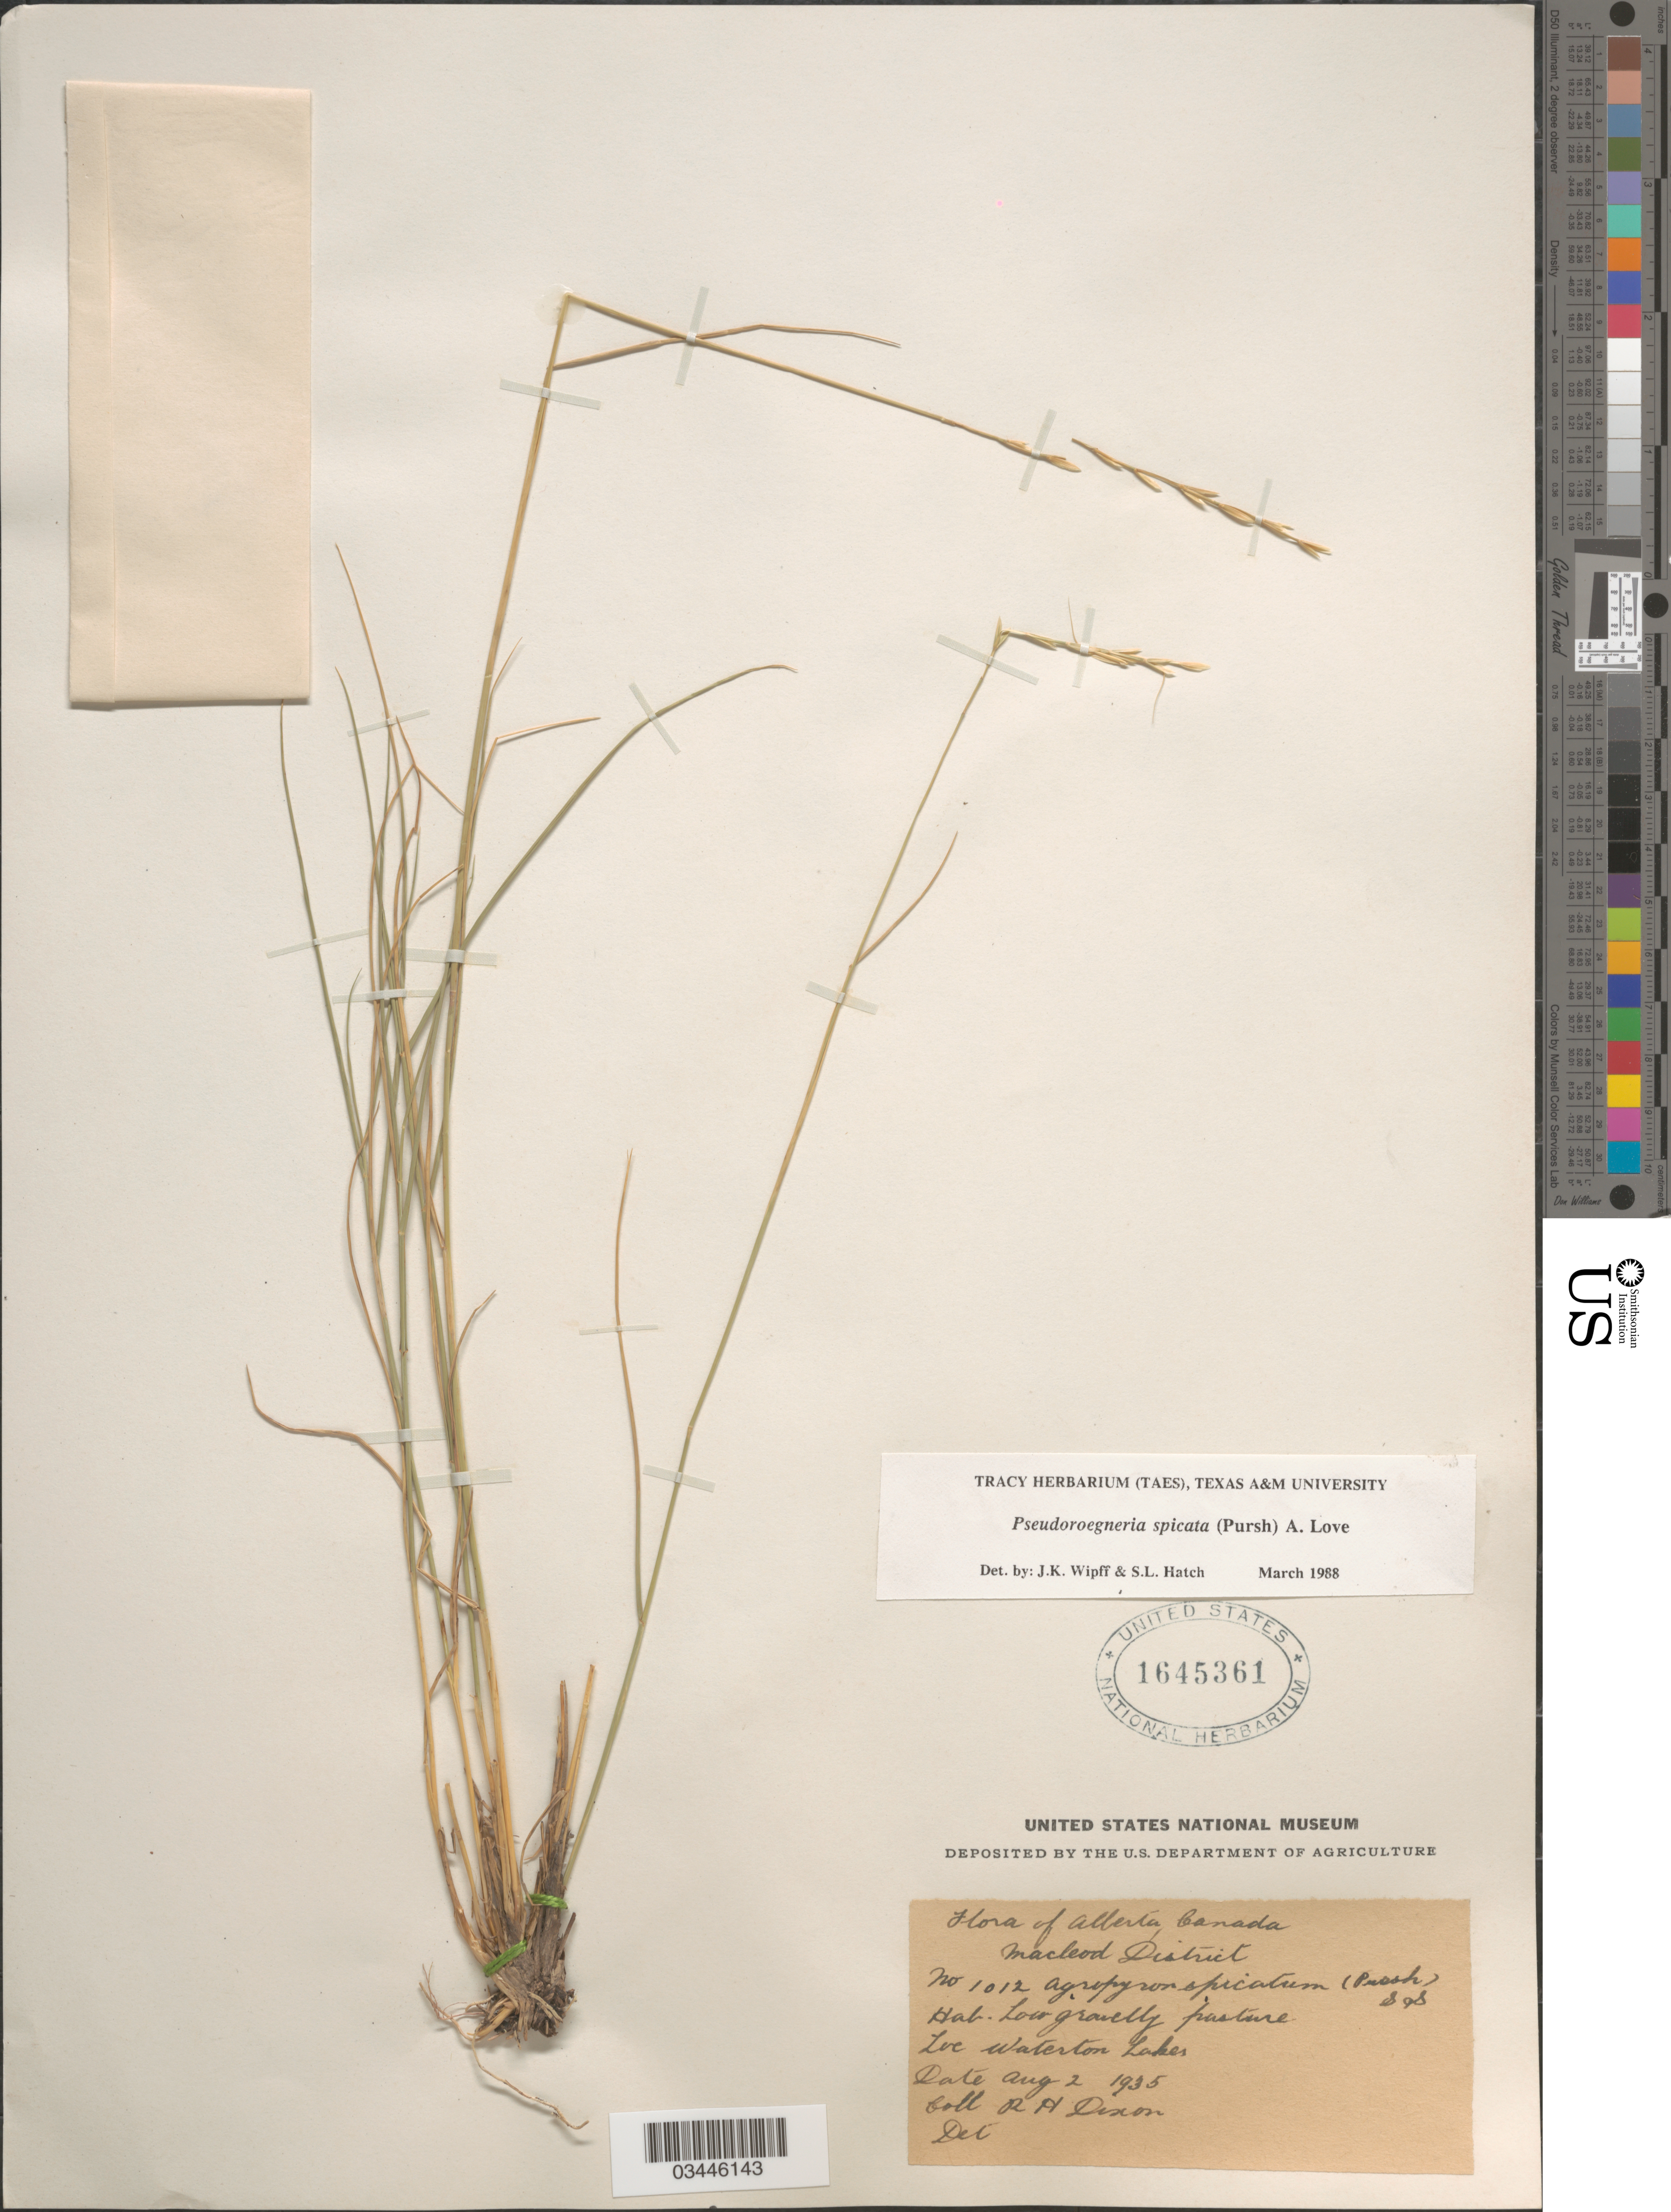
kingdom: Plantae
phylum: Tracheophyta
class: Liliopsida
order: Poales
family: Poaceae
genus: Pseudoroegneria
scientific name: Pseudoroegneria spicata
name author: (Pursh) Á. Löve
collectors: R. H. Dixon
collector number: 1012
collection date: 1935-08-02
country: Canada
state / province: Alberta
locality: Macleod District. Low gravelly pasture. Waterton Lakes.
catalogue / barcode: US 1645361